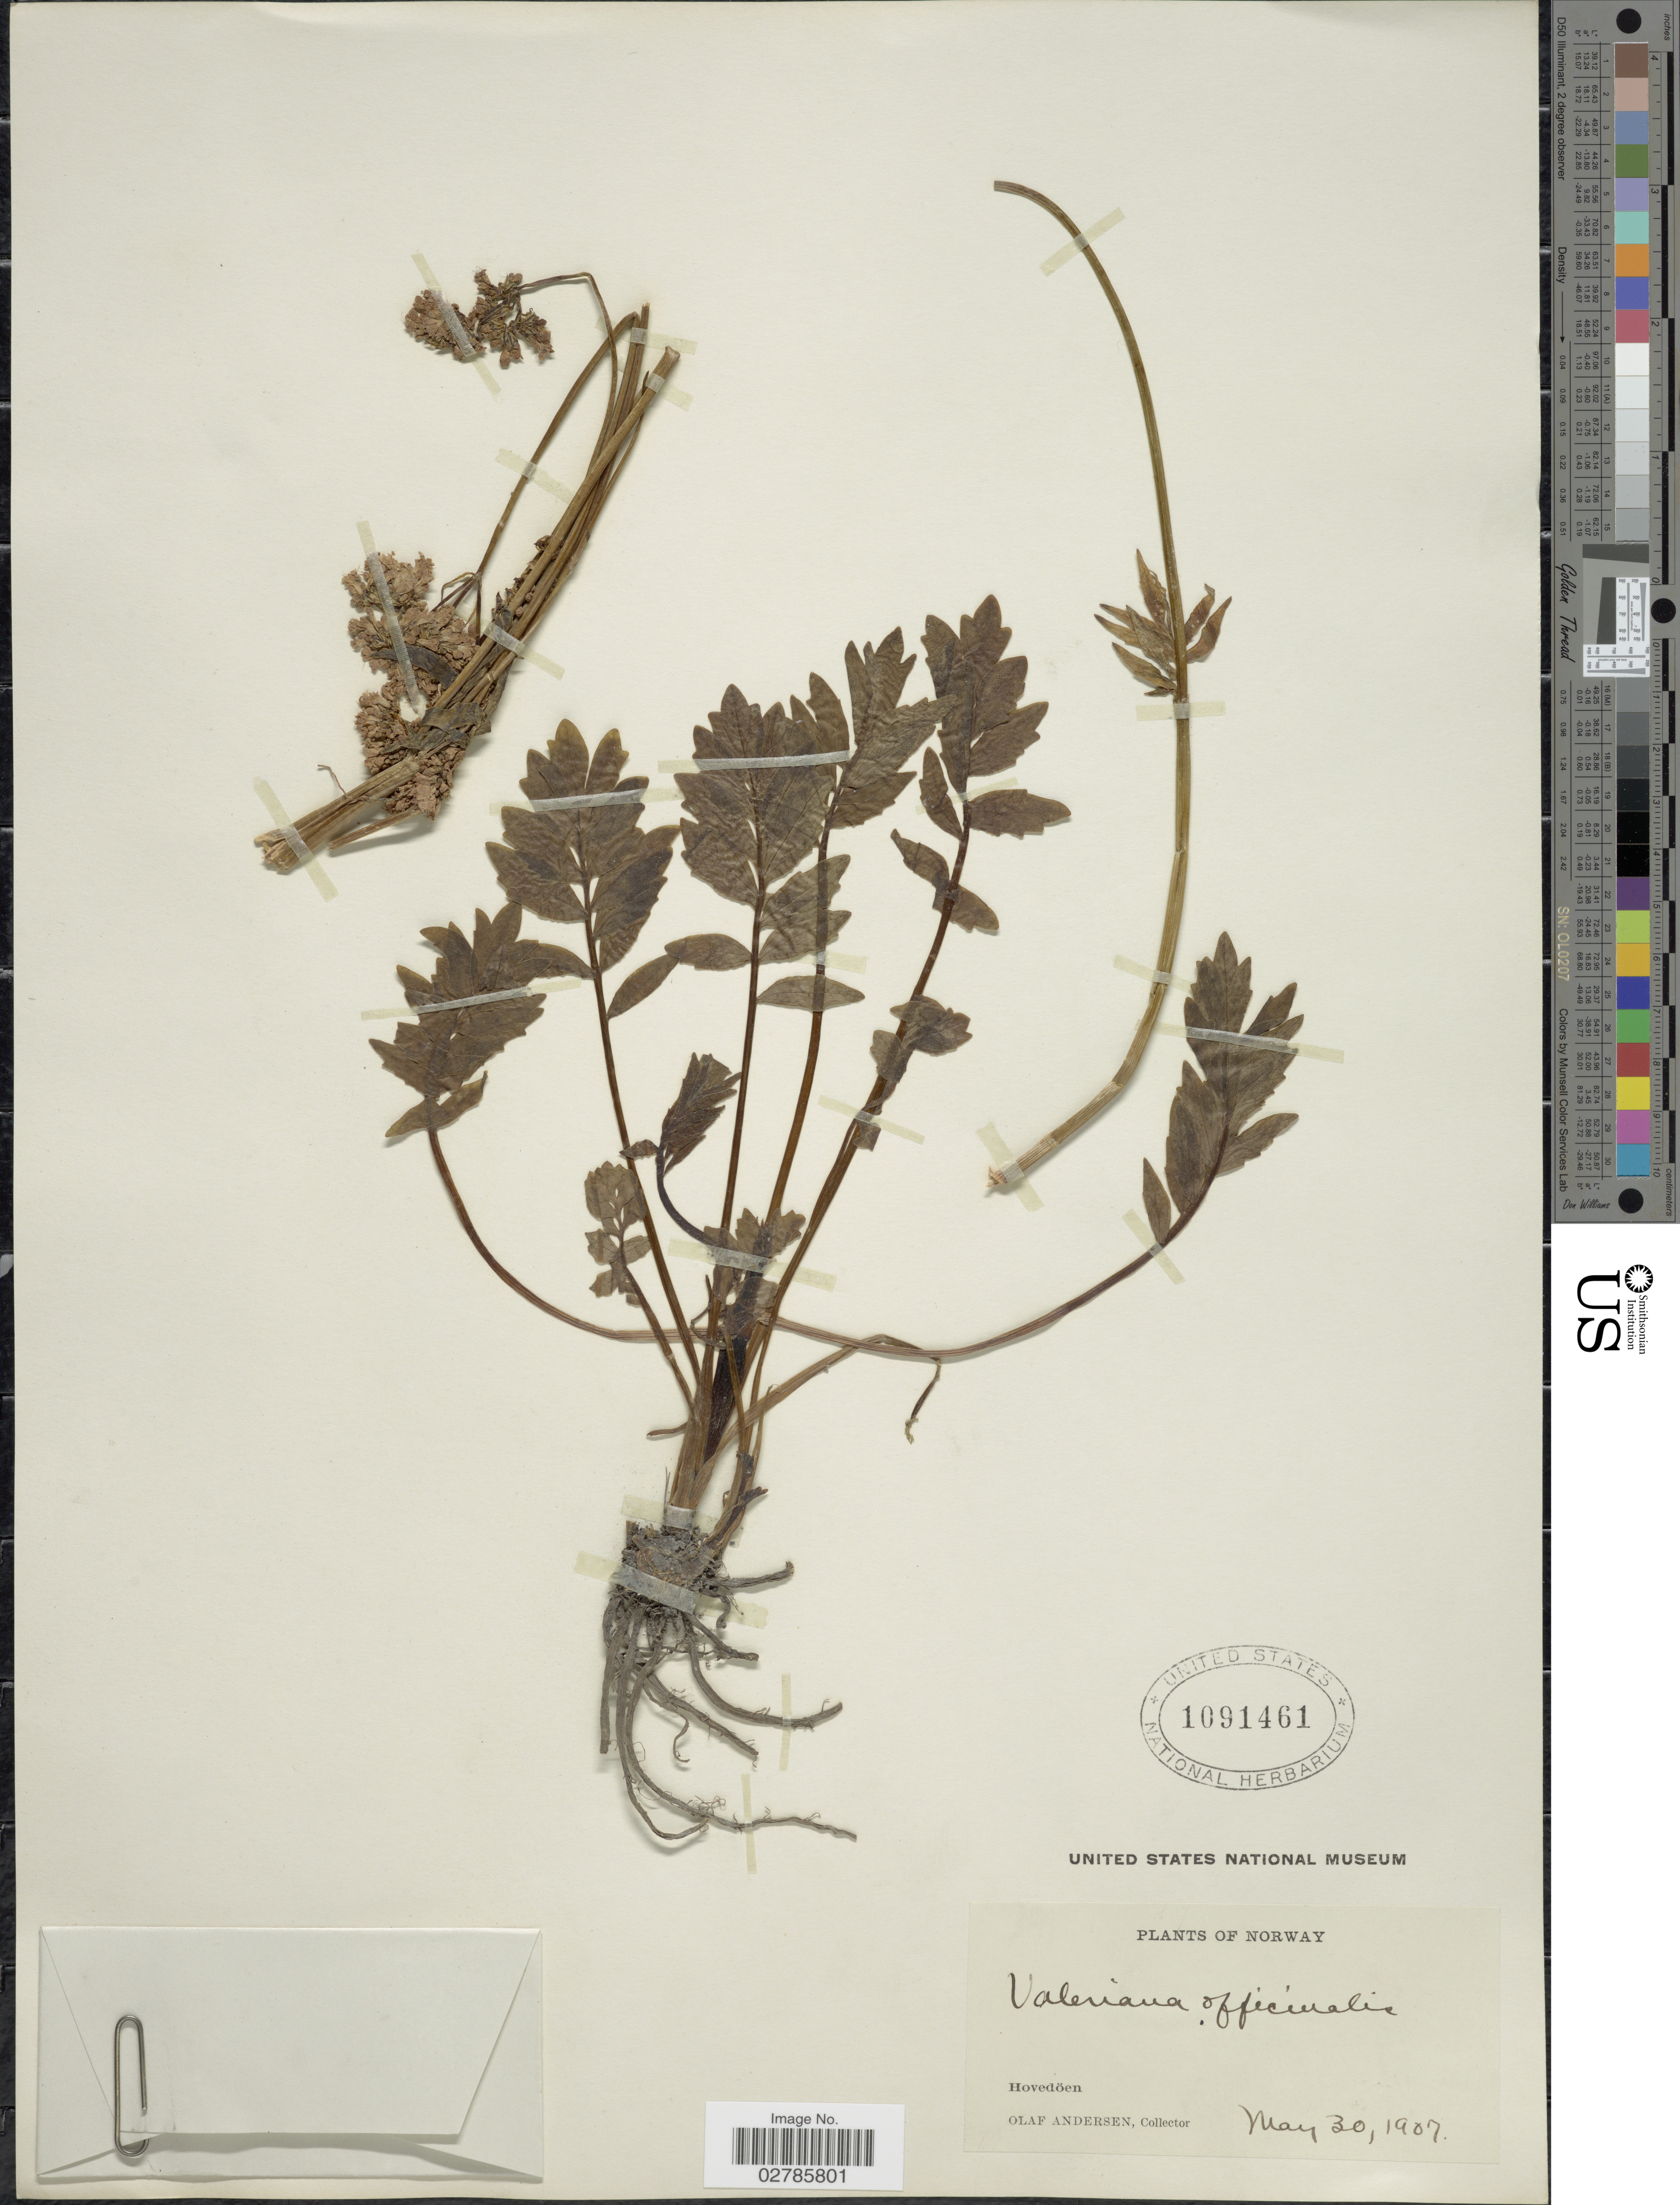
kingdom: Plantae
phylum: Tracheophyta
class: Magnoliopsida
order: Dipsacales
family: Caprifoliaceae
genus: Valeriana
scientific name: Valeriana officinalis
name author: L.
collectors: O. Andersen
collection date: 1907-05-30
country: Norway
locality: Hovedöen.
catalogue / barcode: US 1091461